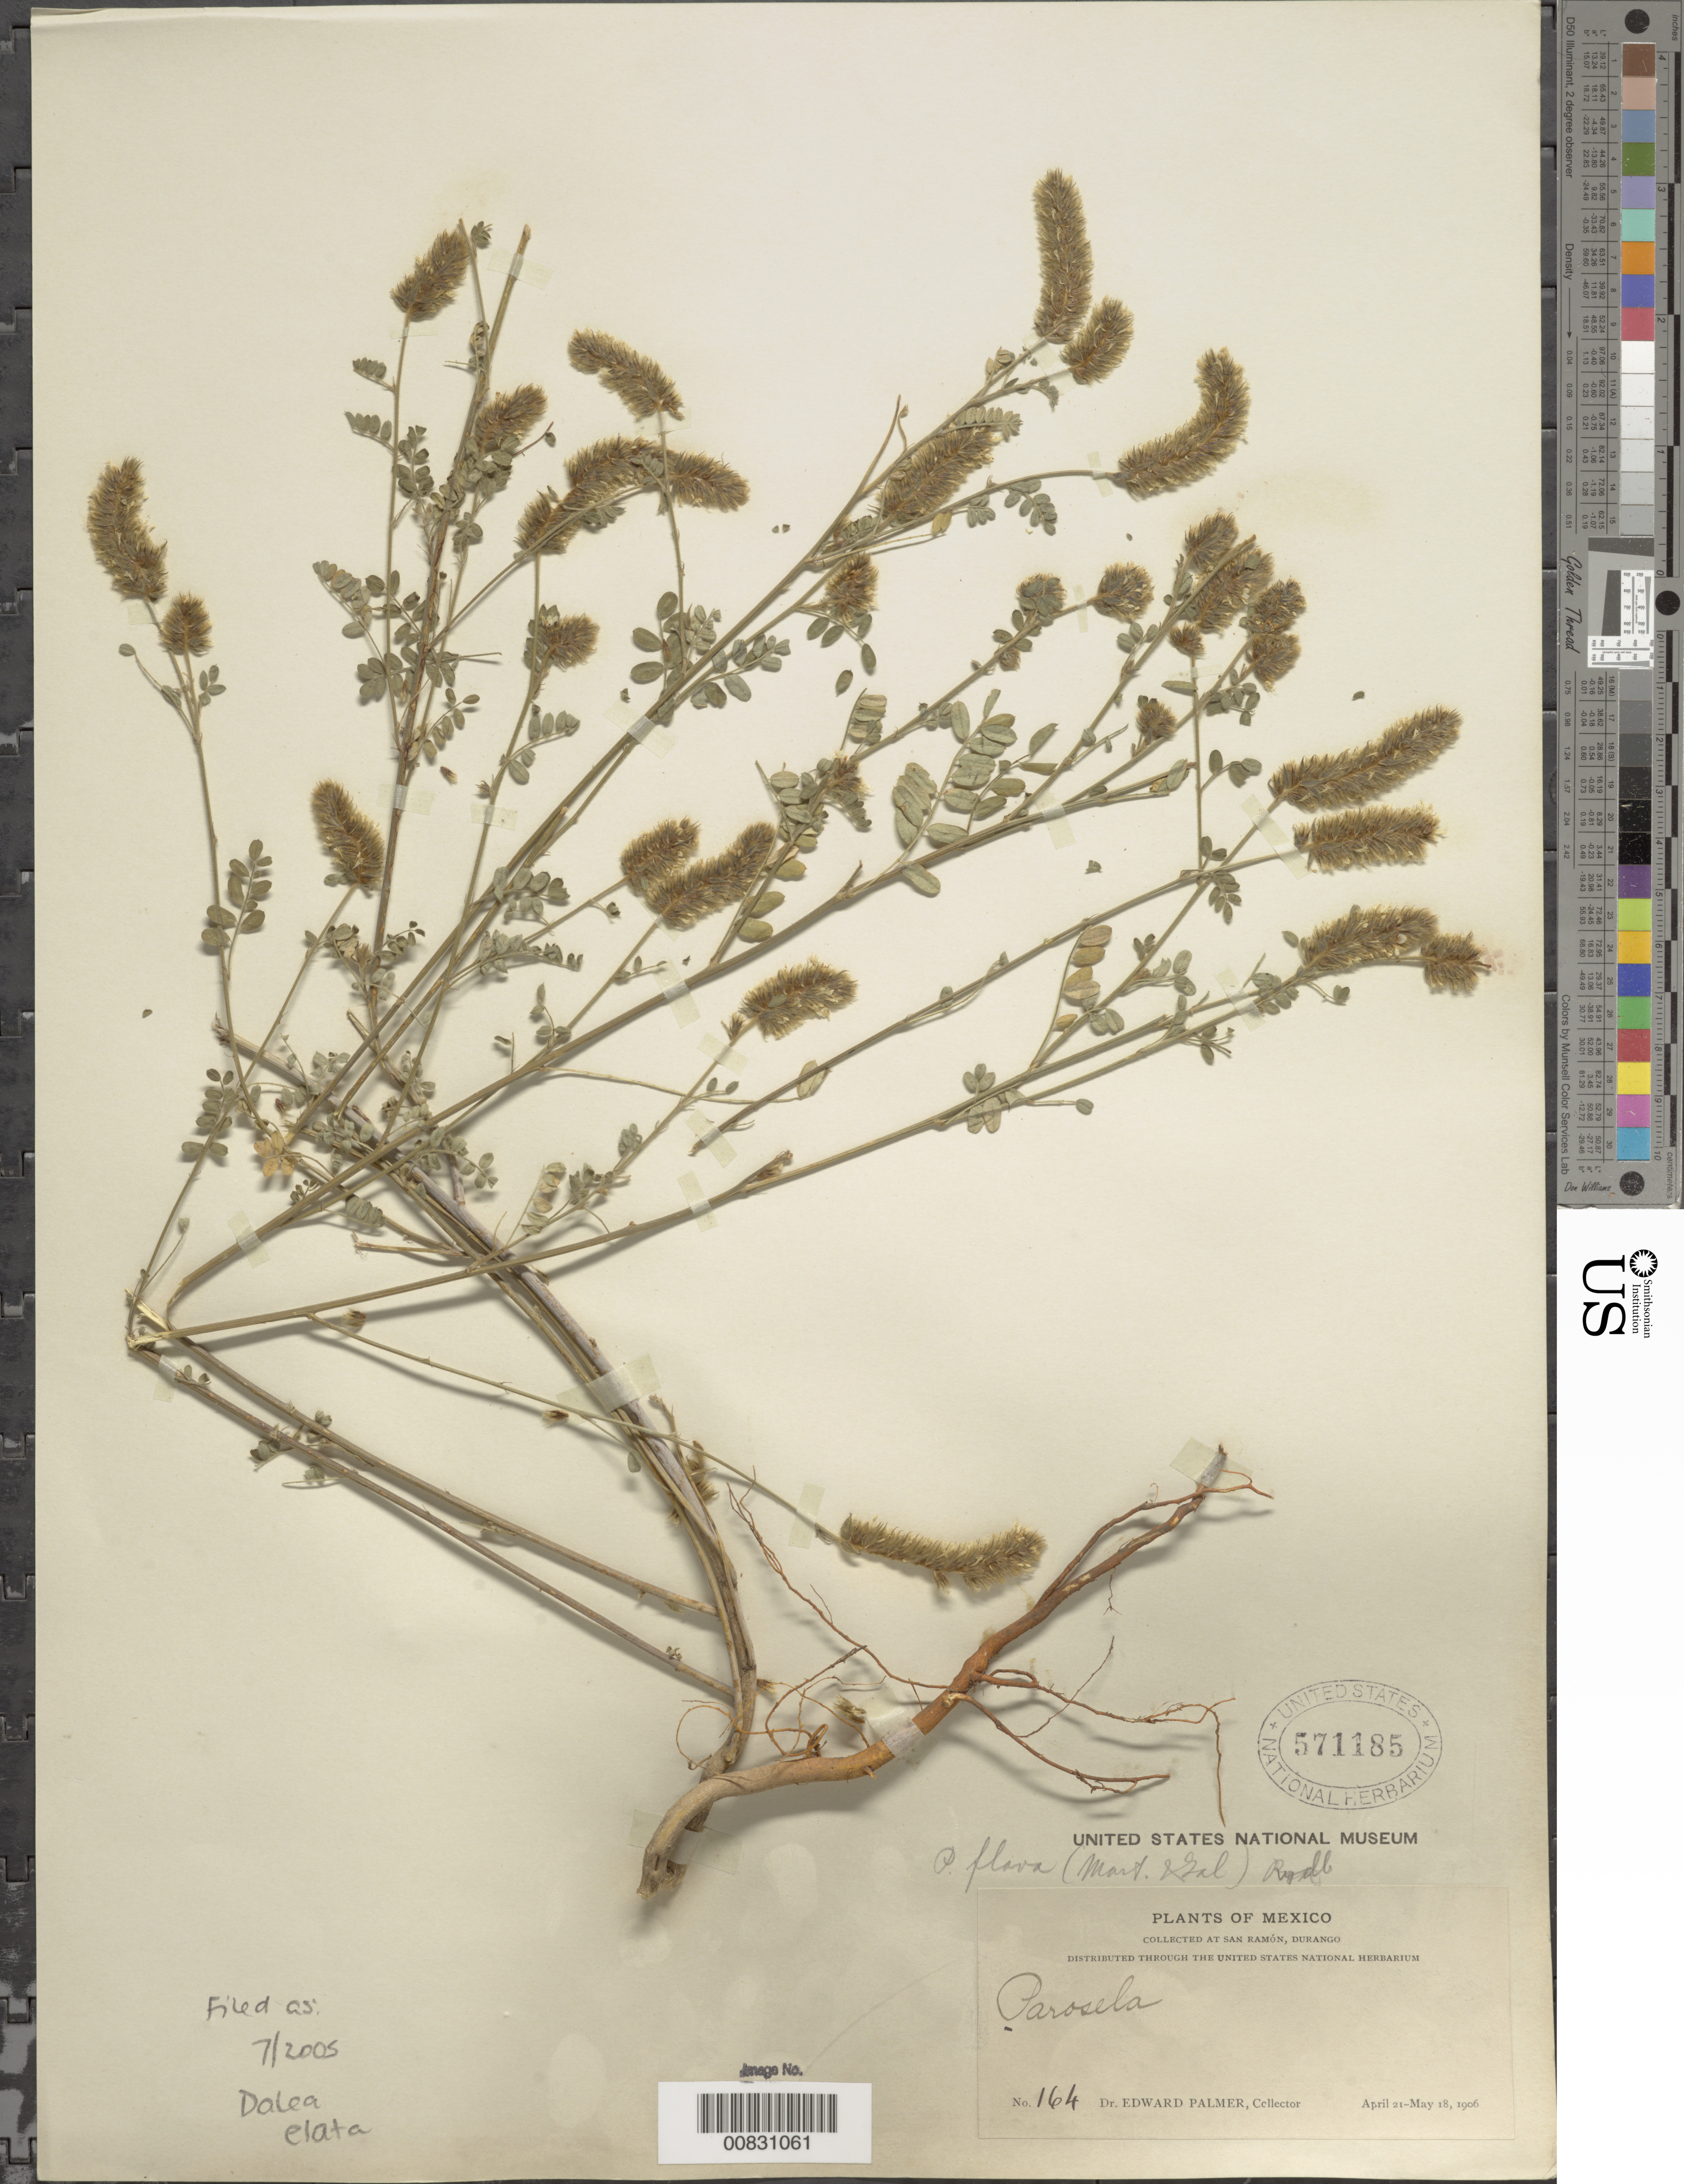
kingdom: Plantae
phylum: Tracheophyta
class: Magnoliopsida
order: Fabales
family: Fabaceae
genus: Dalea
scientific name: Dalea elata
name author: Hook. & Arn.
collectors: E. Palmer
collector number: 164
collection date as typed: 21 Apr 1906 to 18 May 1906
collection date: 1906-04-21/1906-05-18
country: Mexico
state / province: Durango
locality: San Ramón, Durango.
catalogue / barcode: US 571185